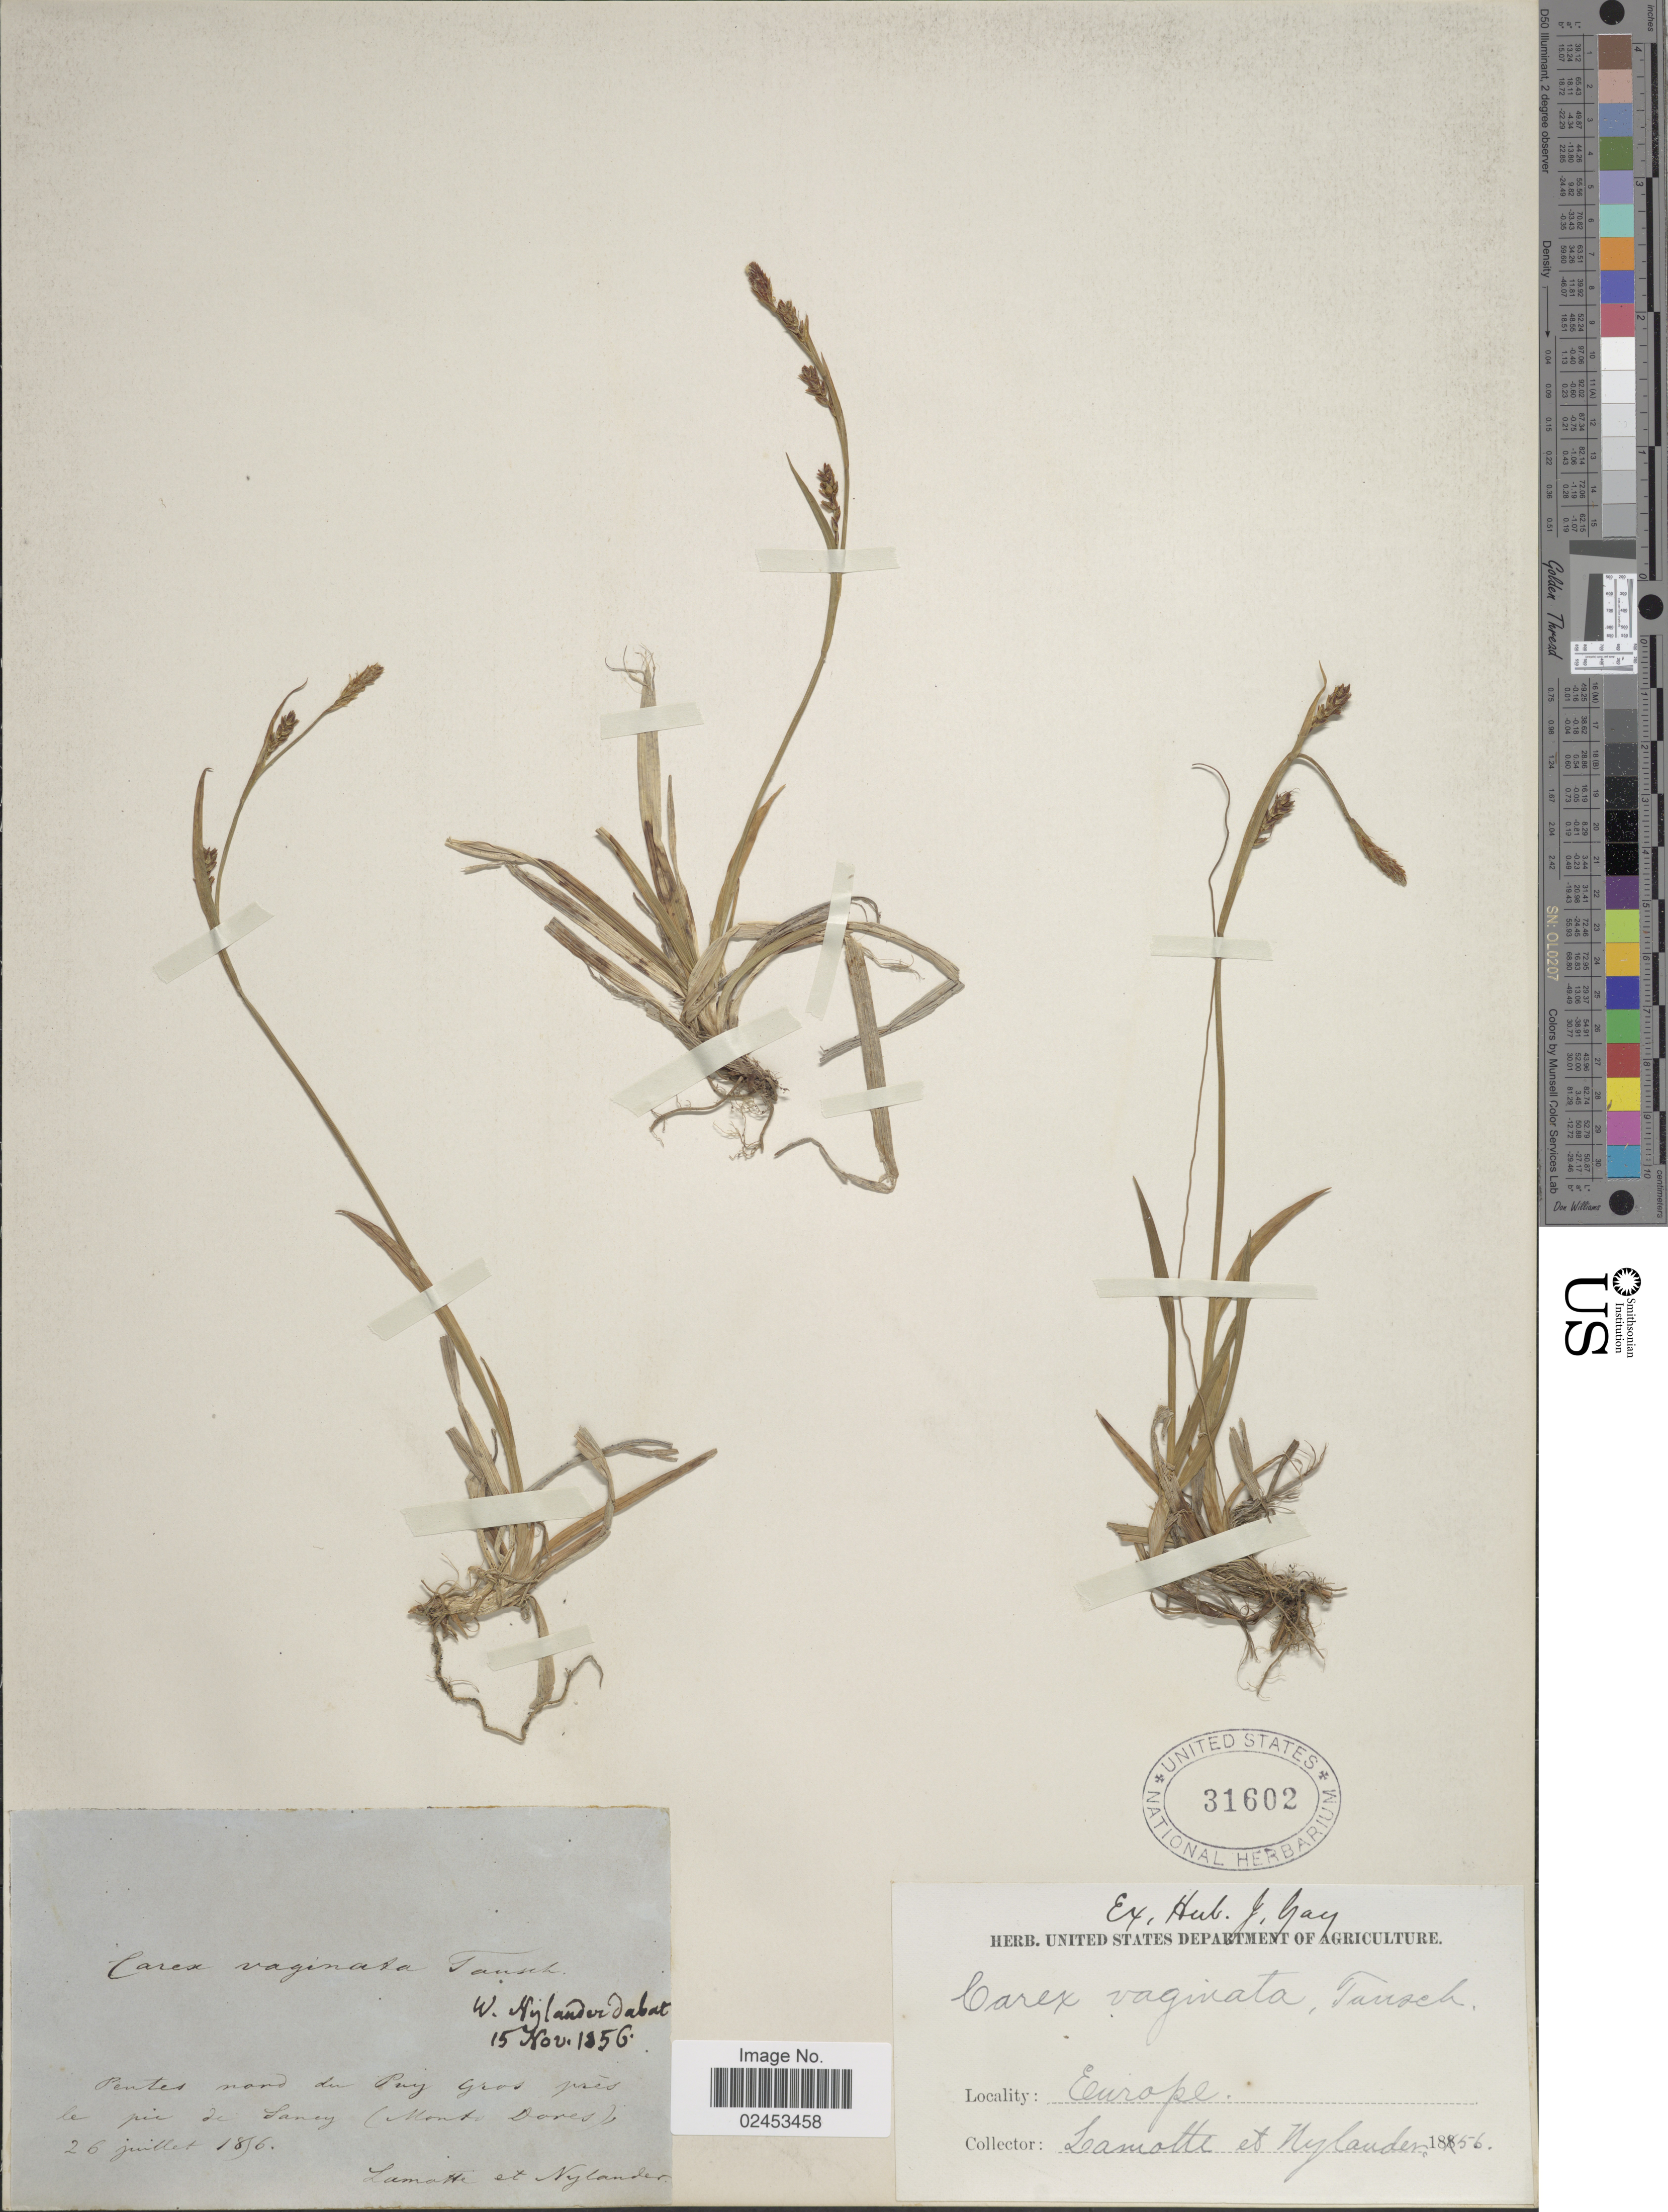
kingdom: Plantae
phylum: Tracheophyta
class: Liliopsida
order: Poales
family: Cyperaceae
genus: Carex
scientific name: Carex vaginata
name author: Tausch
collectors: Lamotte & -- Nylander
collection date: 1856-07-26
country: France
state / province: Auvergne-Rhône-Alpes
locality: Europe, Pontes nord du Pay Gros présle le pic de Saney (Mont Dores)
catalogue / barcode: US 31602